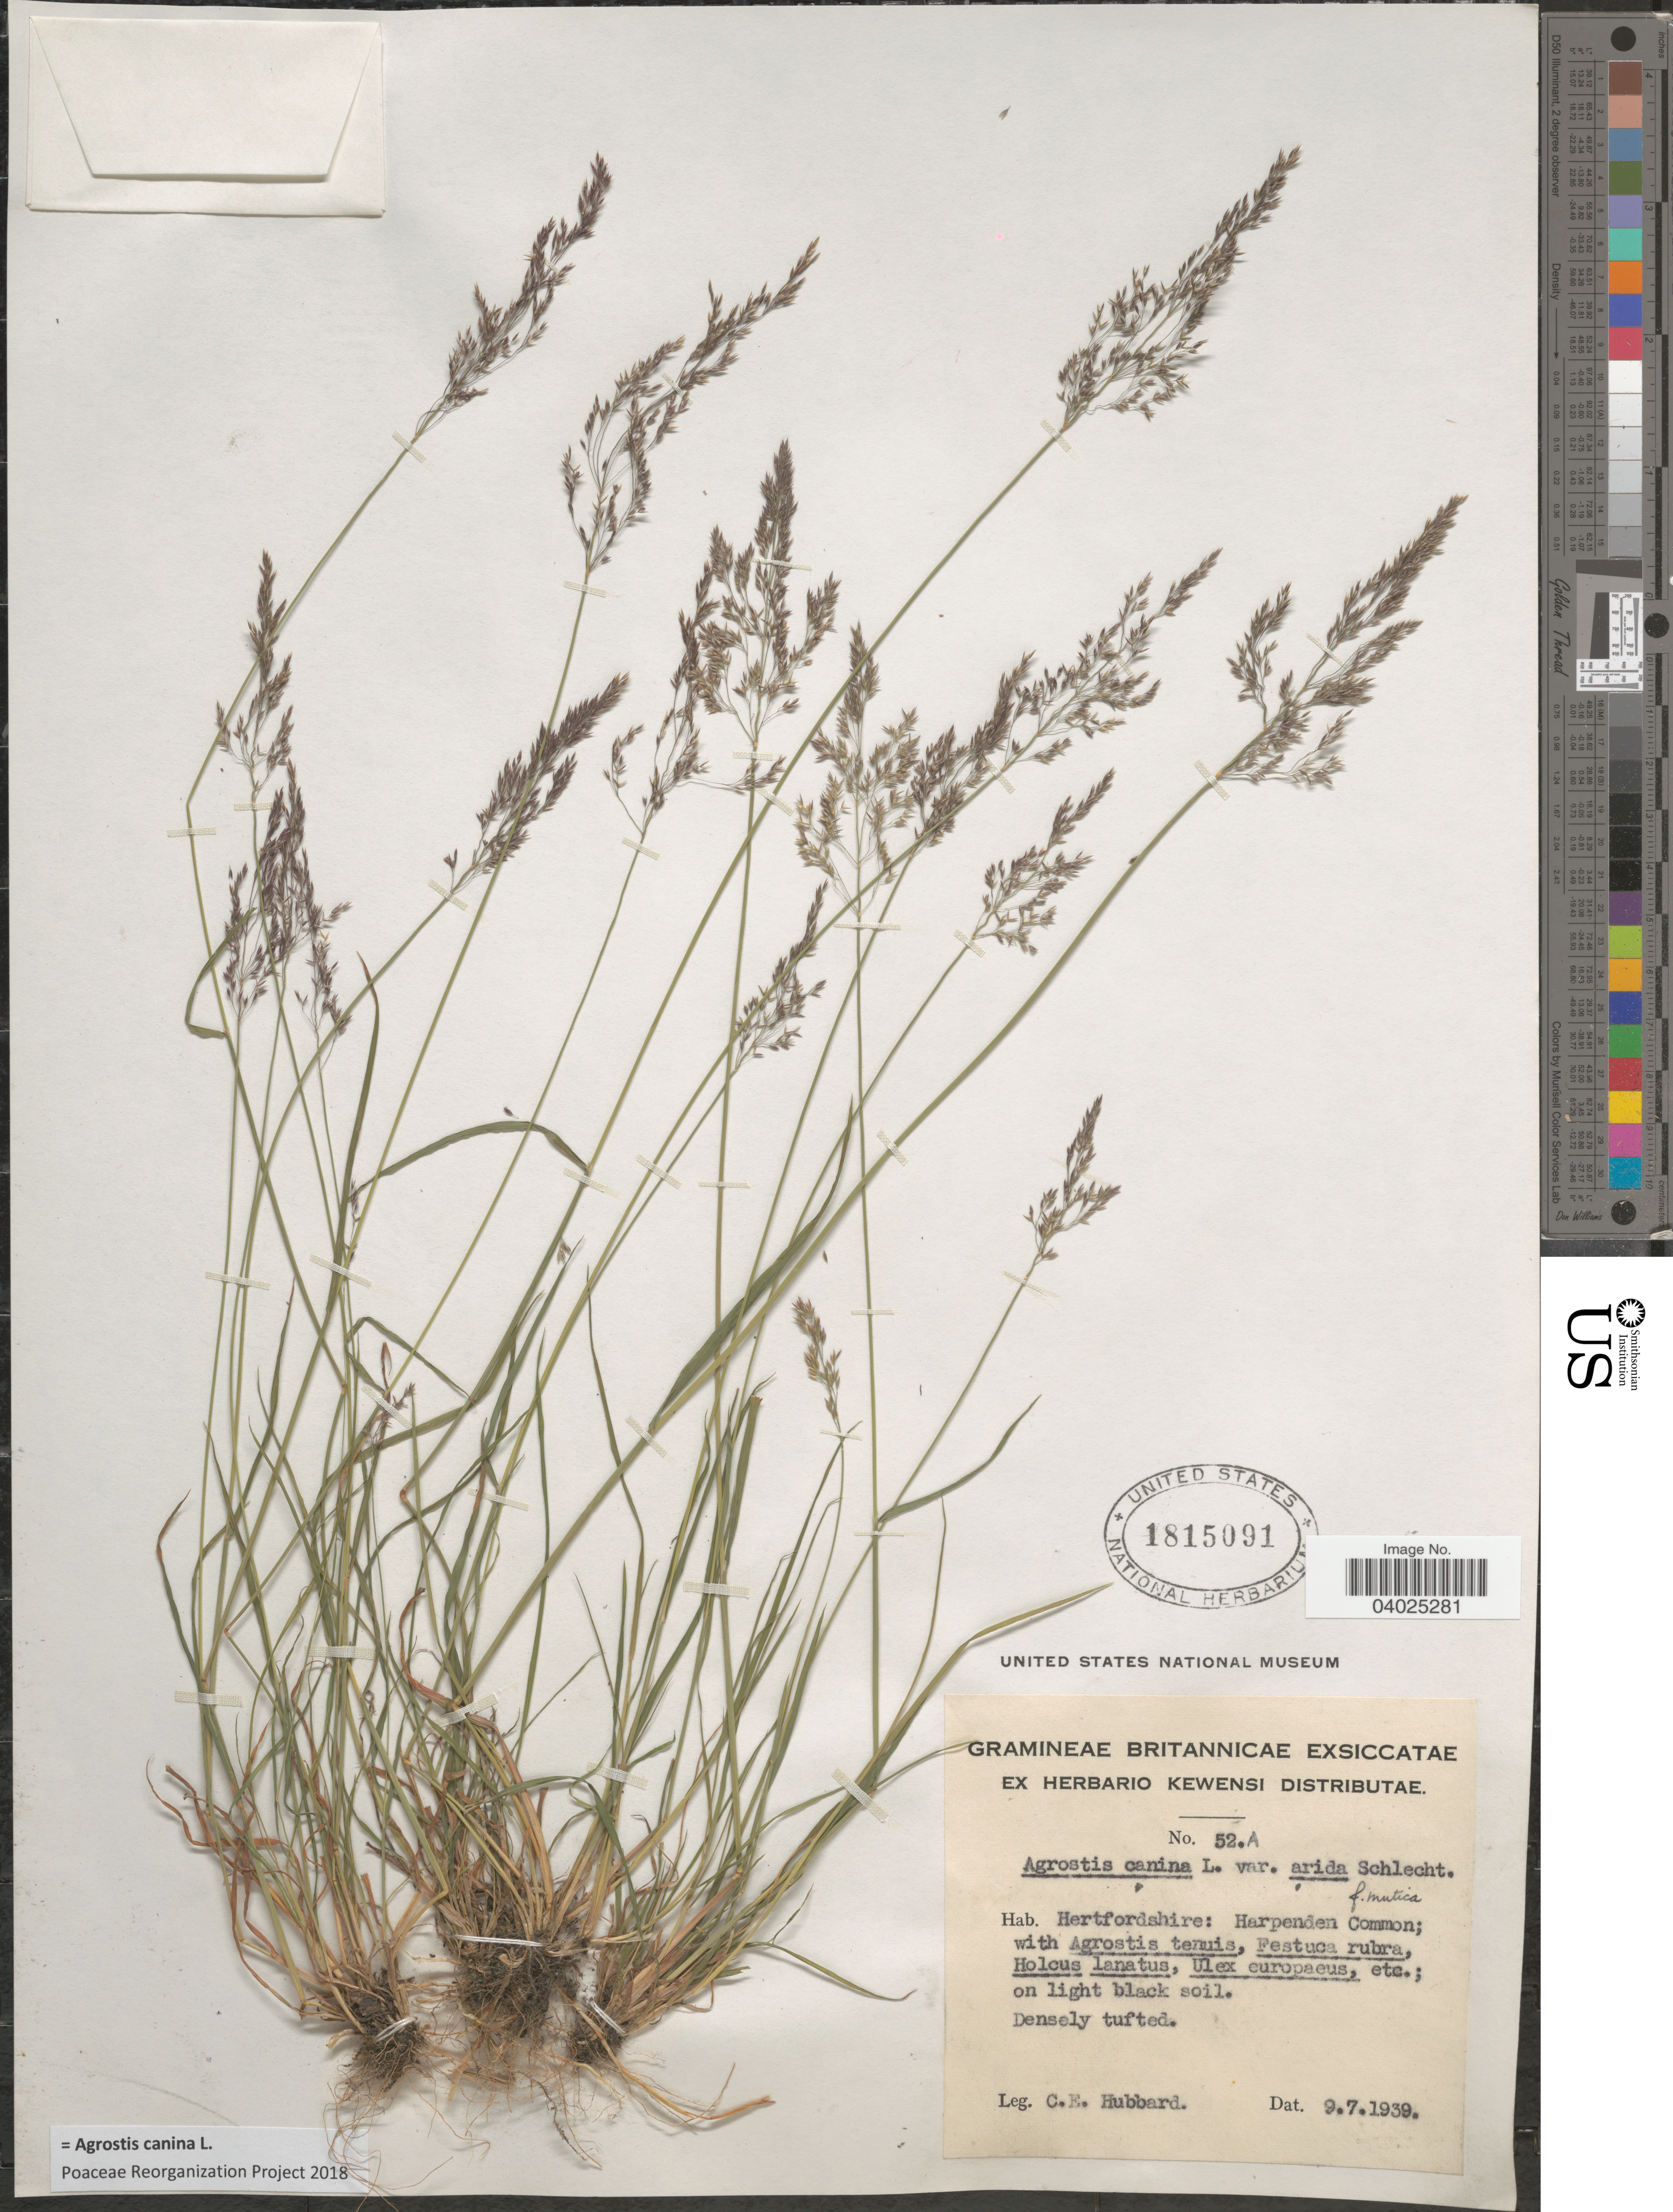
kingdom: Plantae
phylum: Tracheophyta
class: Liliopsida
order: Poales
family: Poaceae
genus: Agrostis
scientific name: Agrostis canina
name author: L.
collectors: C. E. Hubbard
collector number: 52A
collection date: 1939-07-09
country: United Kingdom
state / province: England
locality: Hertfordshire: Harpenden Common.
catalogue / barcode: US 1815091